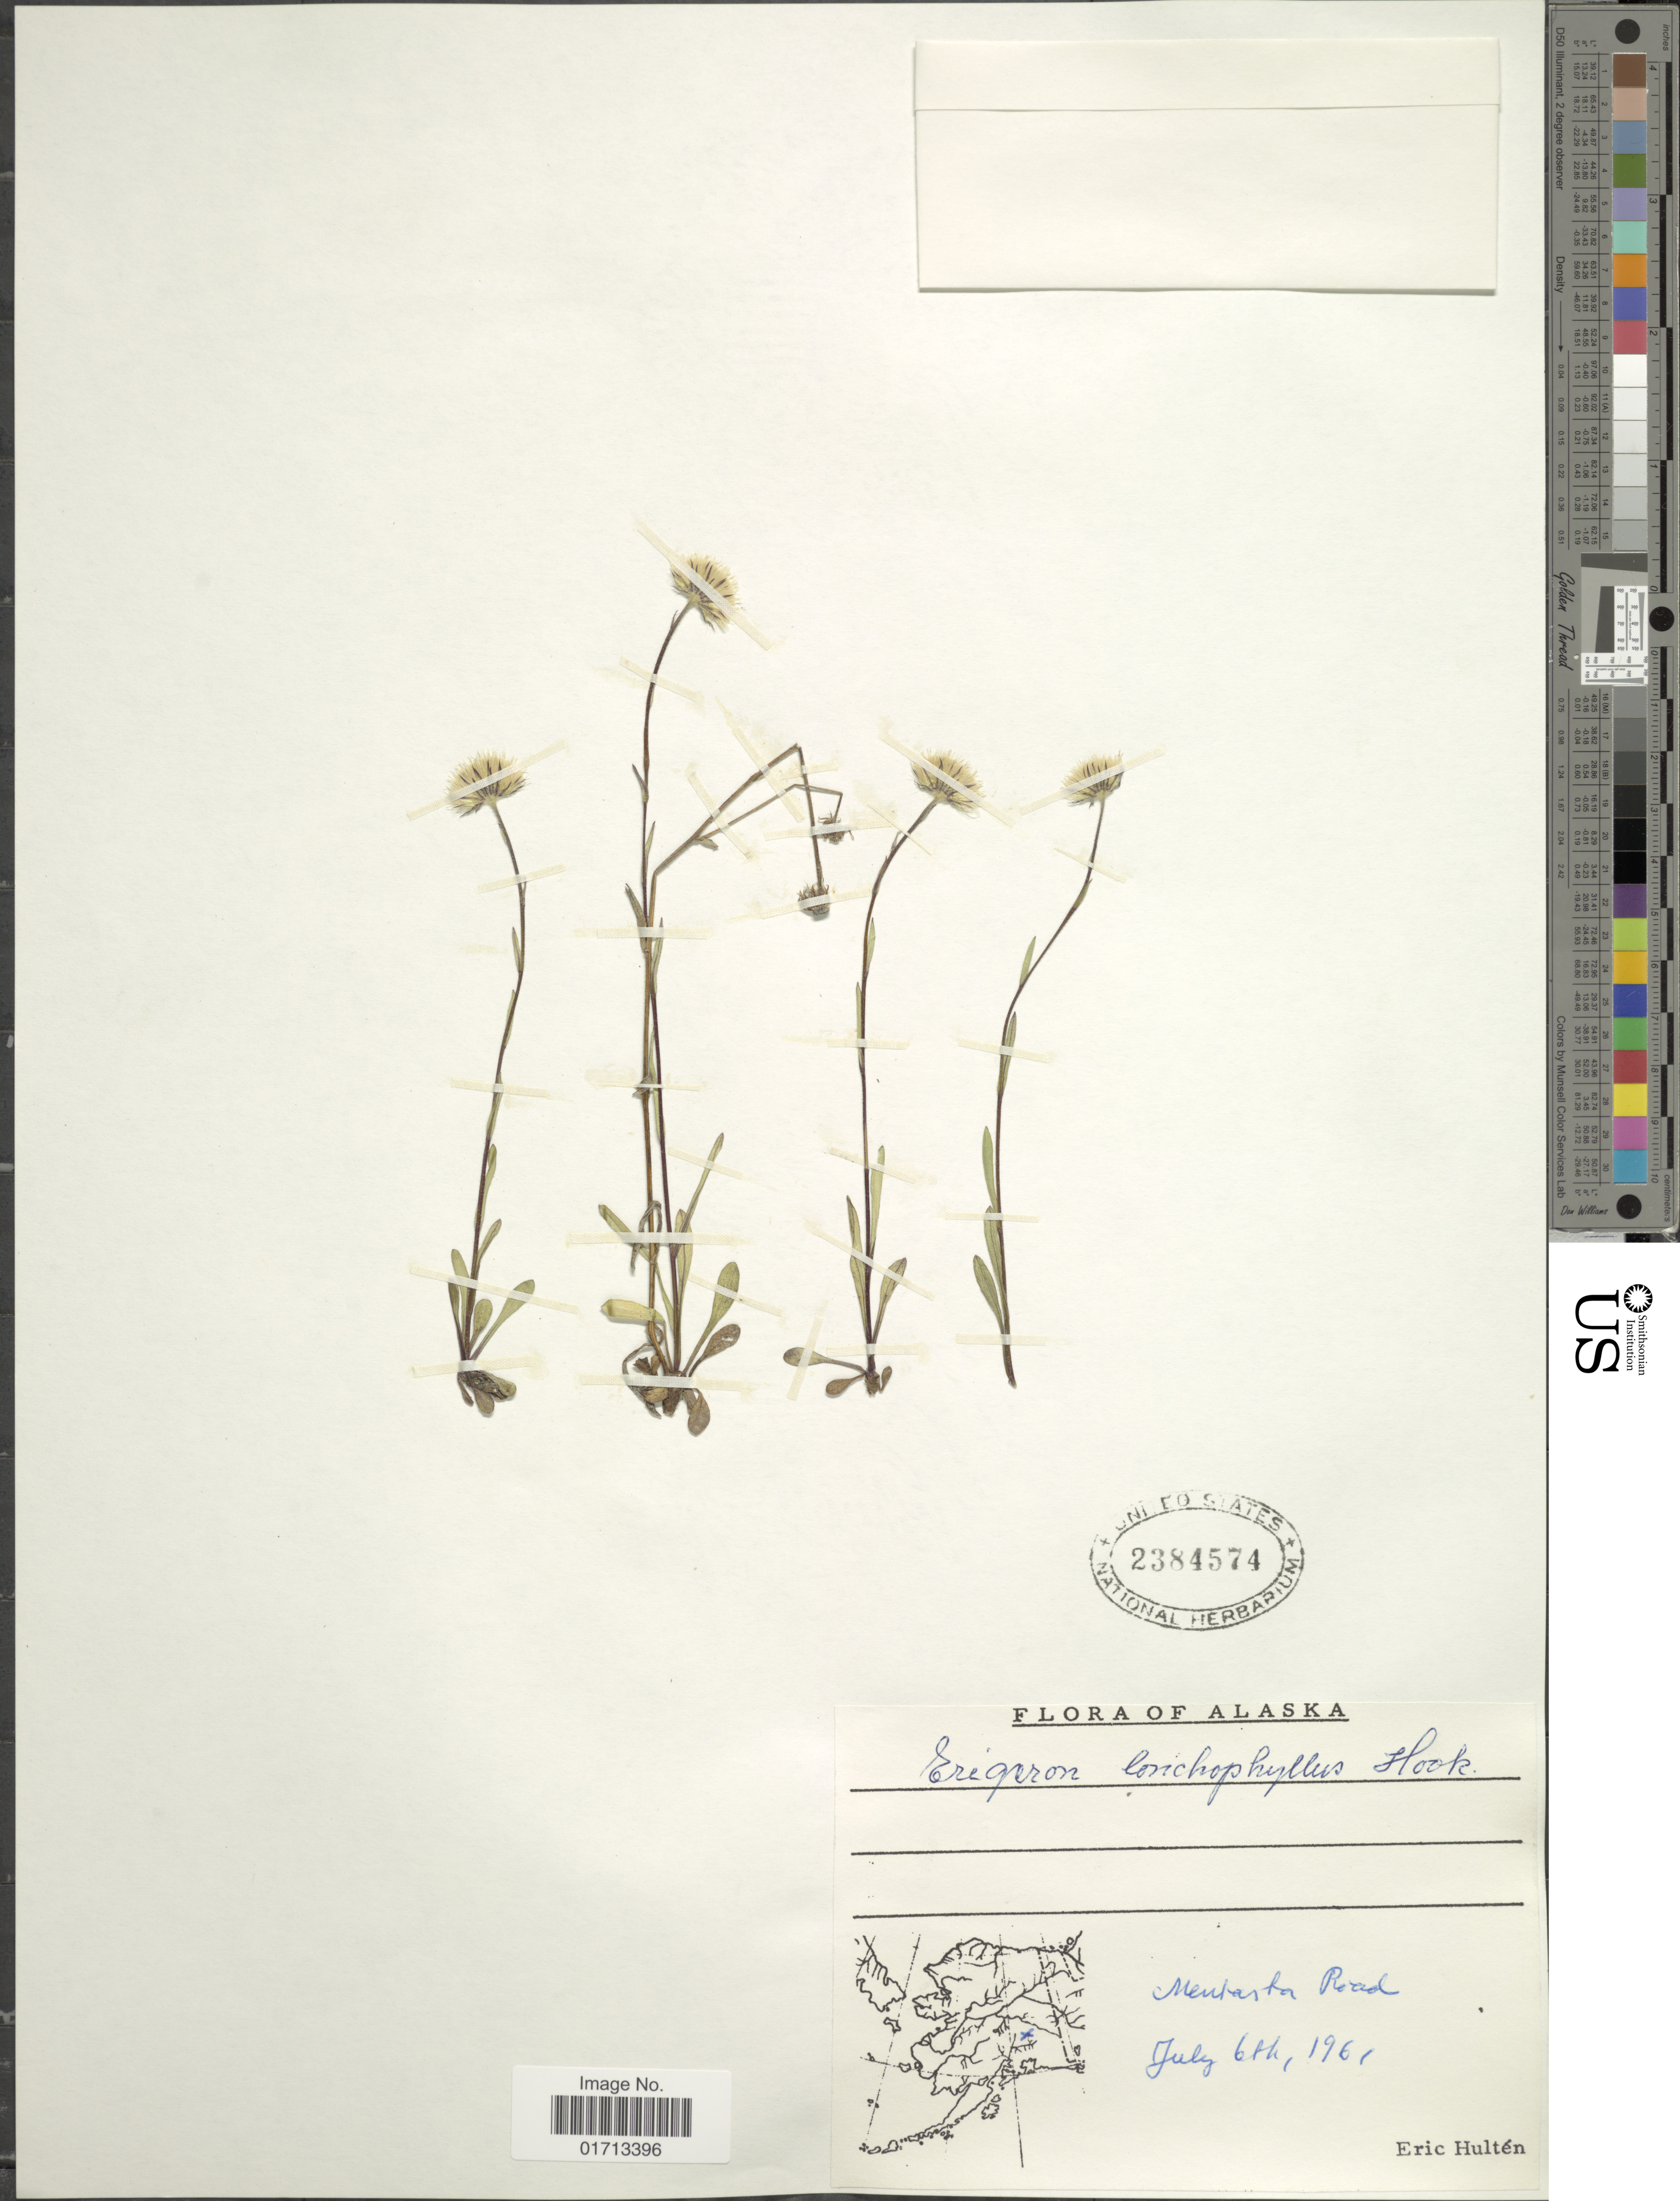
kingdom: Plantae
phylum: Tracheophyta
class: Magnoliopsida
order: Asterales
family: Asteraceae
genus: Erigeron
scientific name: Erigeron lonchophyllus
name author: Hook.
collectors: E. G. Hultén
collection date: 1961-07-06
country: United States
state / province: Alaska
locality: Mentasta Road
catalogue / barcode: US 2384574